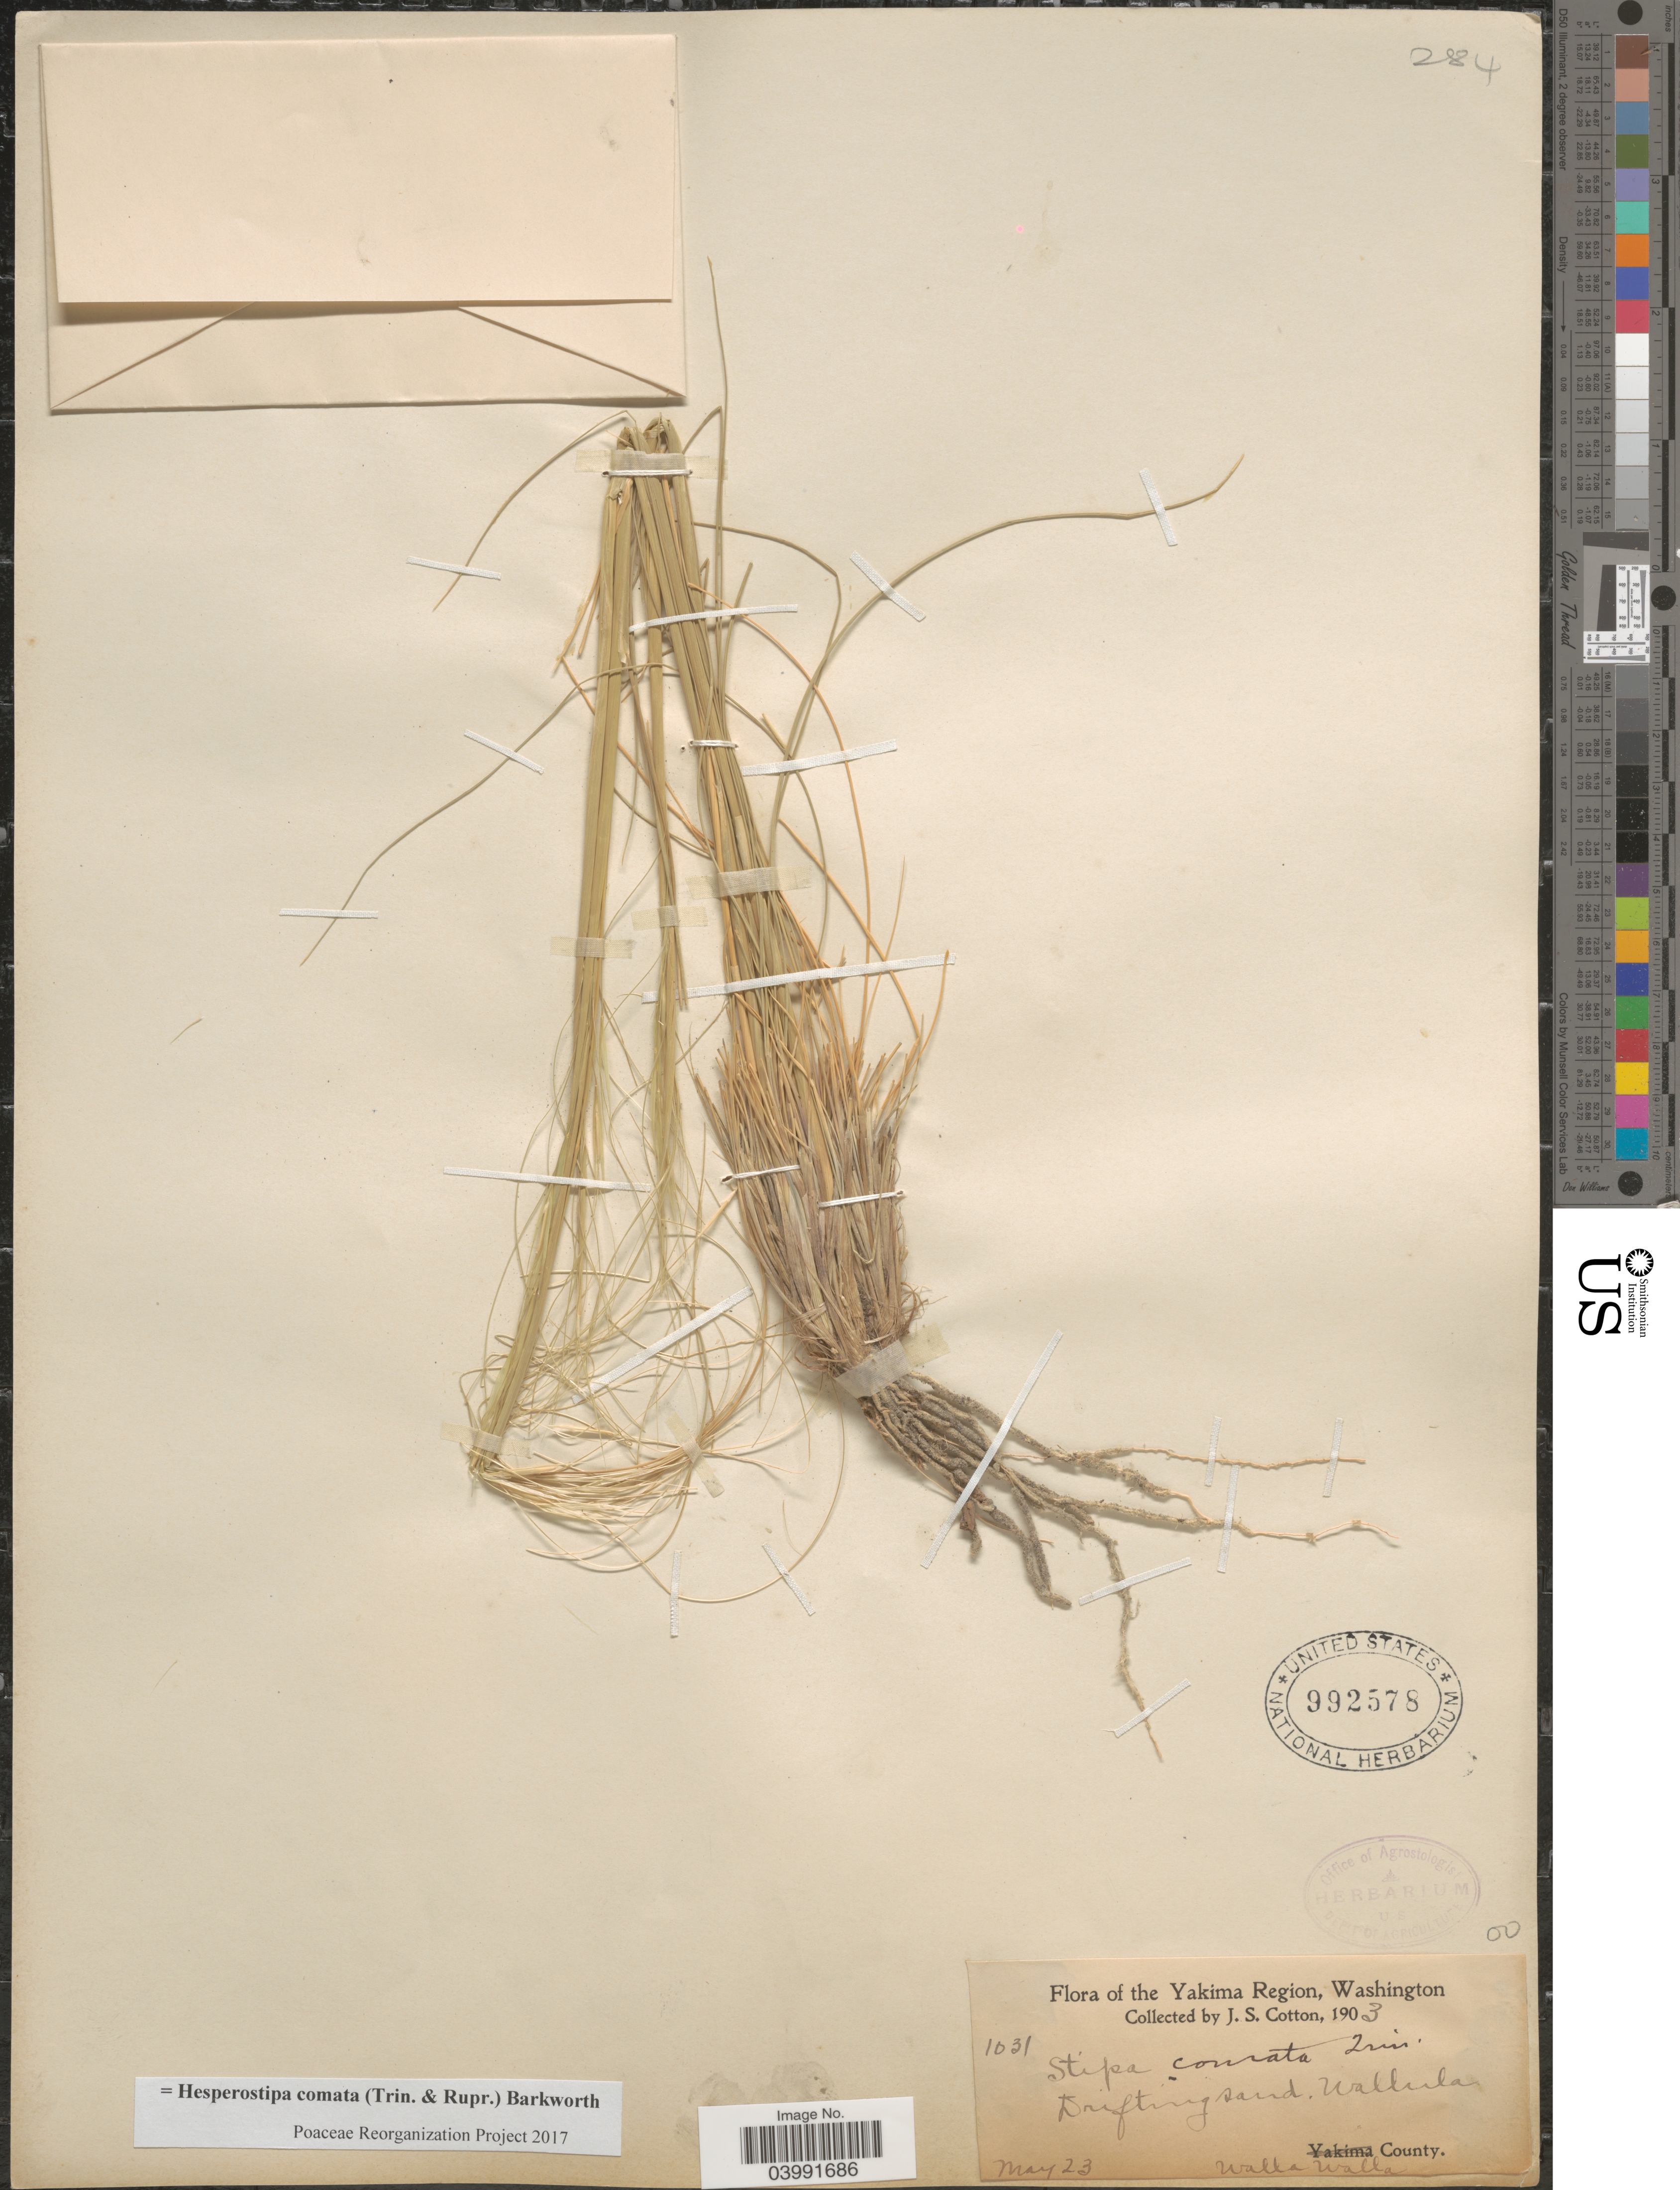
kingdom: Plantae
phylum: Tracheophyta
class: Liliopsida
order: Poales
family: Poaceae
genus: Hesperostipa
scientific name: Hesperostipa comata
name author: (Trin. & Rupr.) Barkworth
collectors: J. S. Cotton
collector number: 1031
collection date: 1903-05-23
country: United States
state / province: Washington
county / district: Walla Walla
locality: The Yakima Region. Walla Walla County.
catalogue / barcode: US 992578